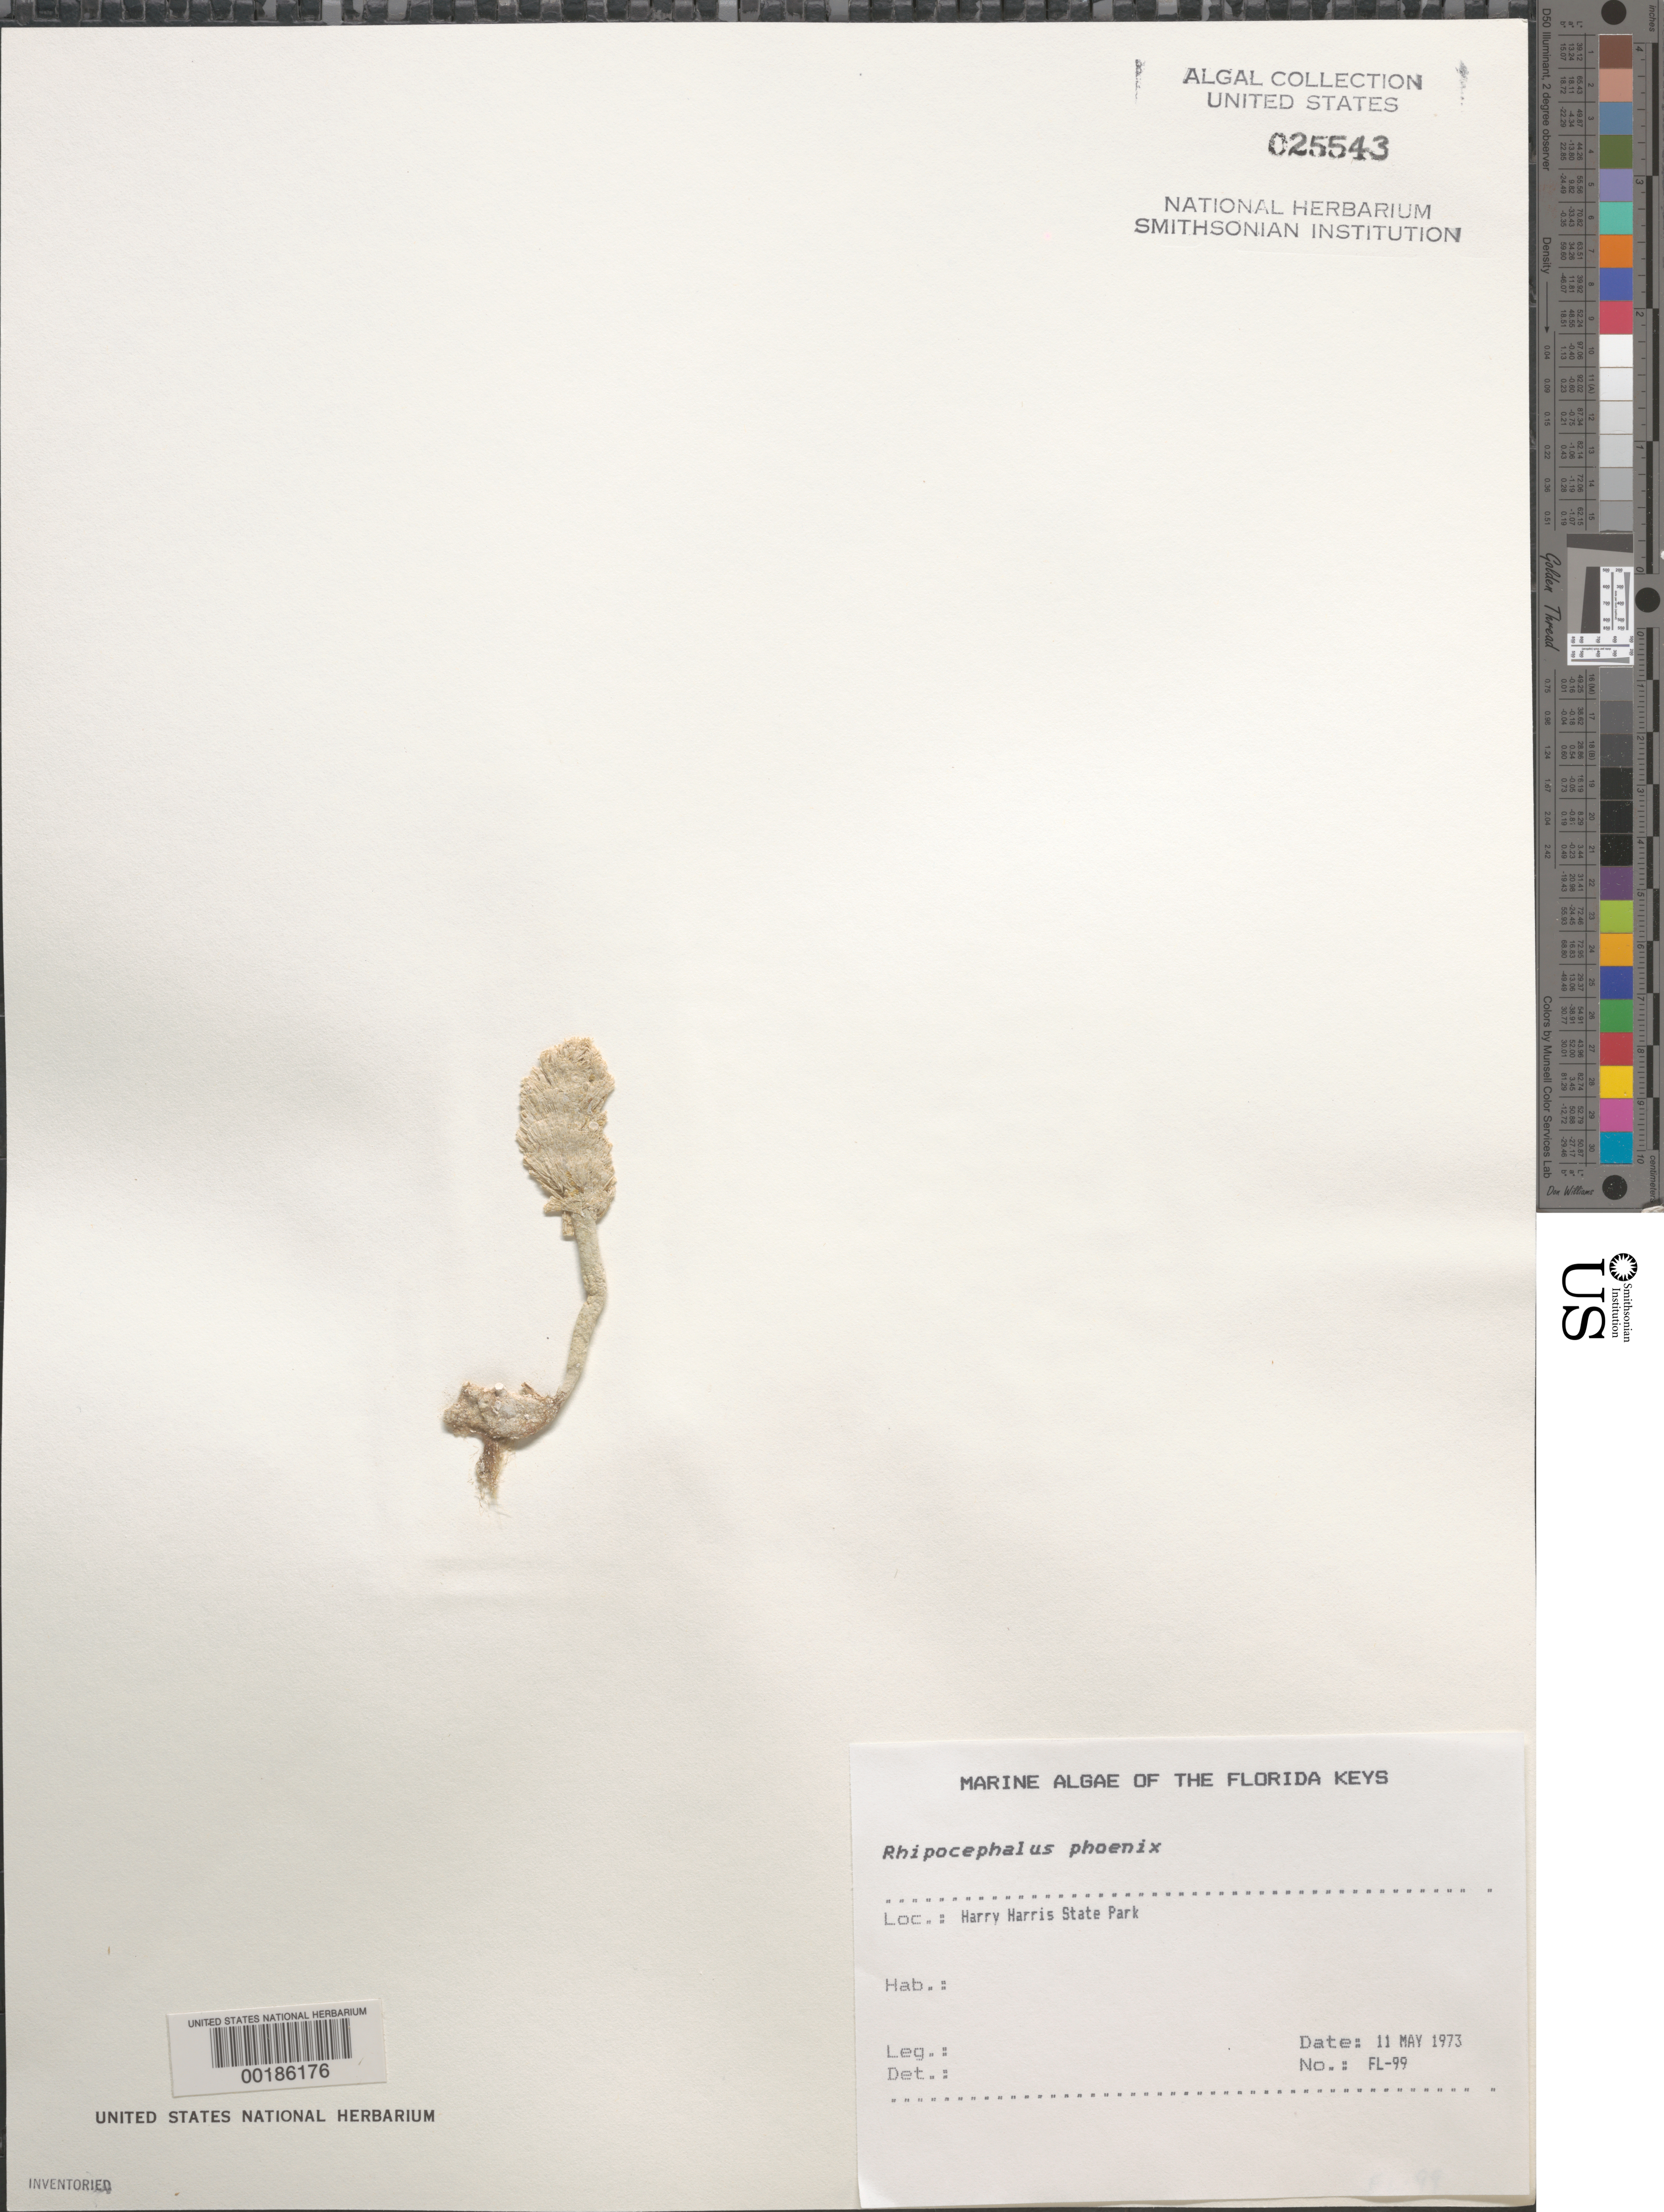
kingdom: Plantae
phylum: Chlorophyta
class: Ulvophyceae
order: Bryopsidales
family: Udoteaceae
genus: Rhipocephalus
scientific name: Rhipocephalus phoenix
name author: (J. Ellis & Sol.) Kütz.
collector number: FL-99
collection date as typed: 11 May 1973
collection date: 1973-05-11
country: United States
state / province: Florida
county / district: Monroe County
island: Key Largo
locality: Harry Harris State Park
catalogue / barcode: US 25543